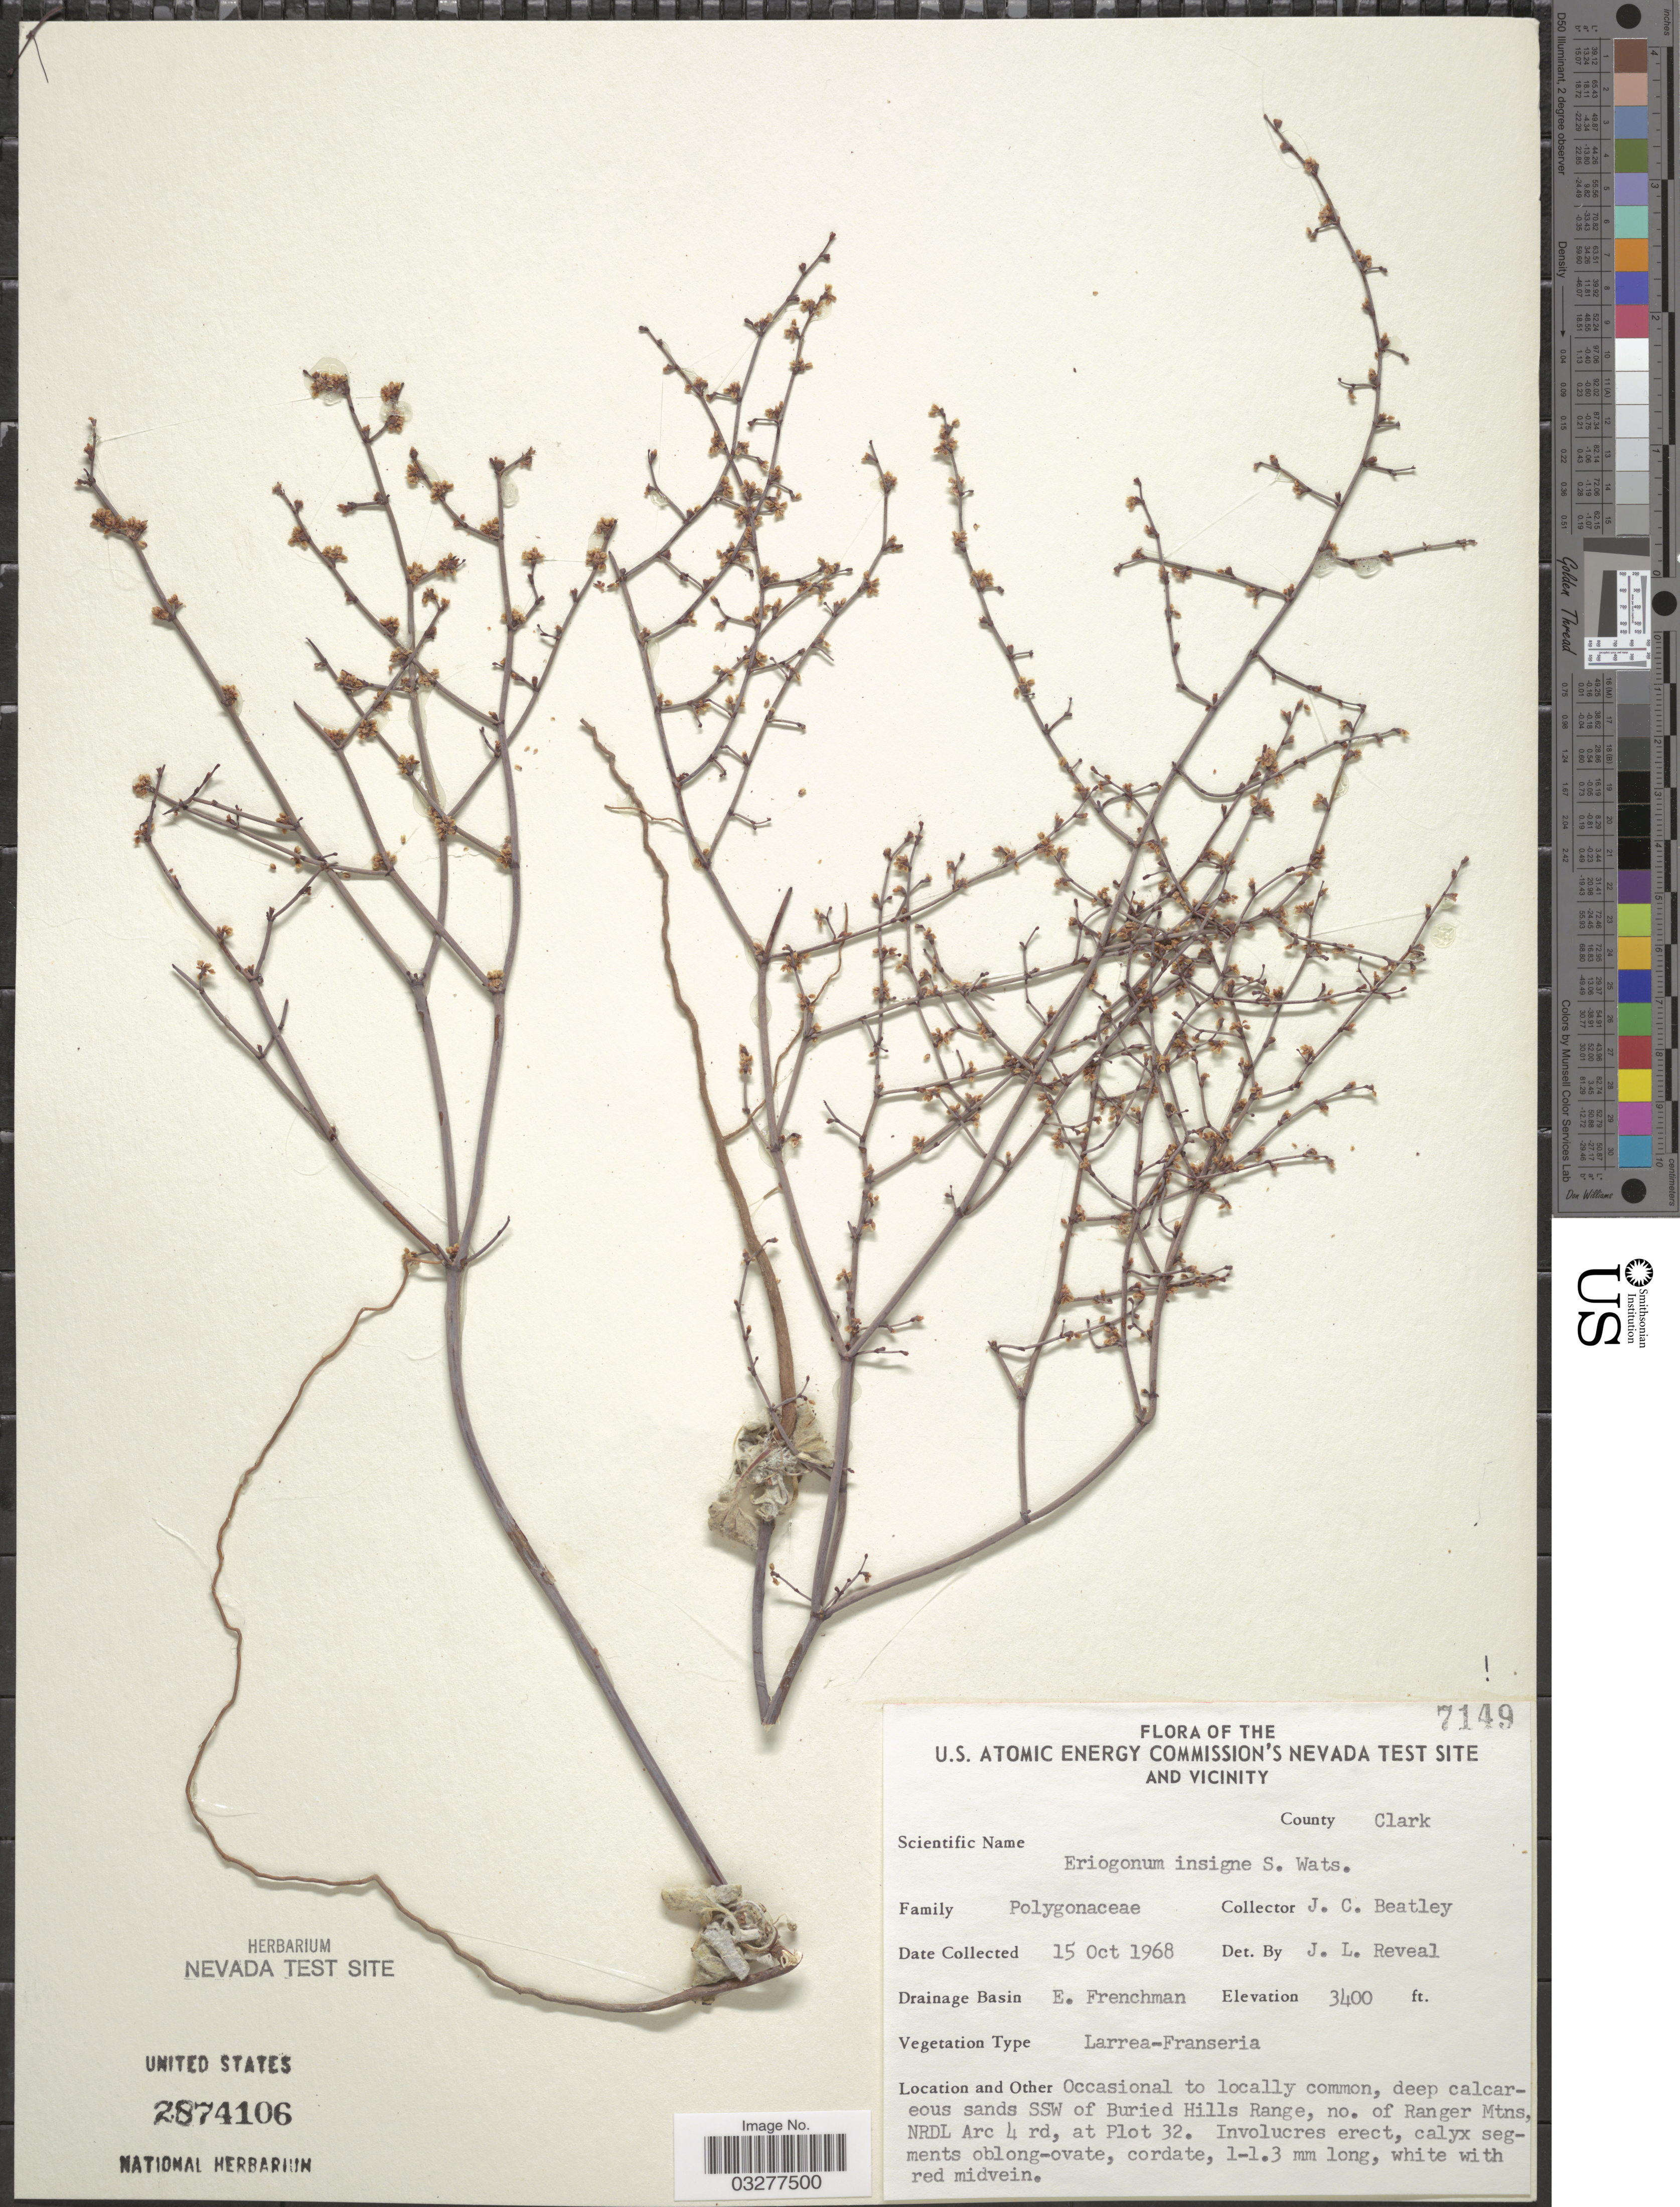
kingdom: Plantae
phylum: Tracheophyta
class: Magnoliopsida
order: Caryophyllales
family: Polygonaceae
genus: Eriogonum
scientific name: Eriogonum insigne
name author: S. Watson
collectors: J. C. Beatley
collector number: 7149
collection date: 1968-10-15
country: United States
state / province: Nevada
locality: U.S. Atomic Energy Commission's Nevada Test Site and Vicinity, County Clark, Drainage Basin E. Frenchman, deep calcareous sands SSW of Buried Hills Range, no. of Ranger Mtns, NRDL Arc 4 rd, at Plot 32.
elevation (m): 1036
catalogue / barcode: US 2874106